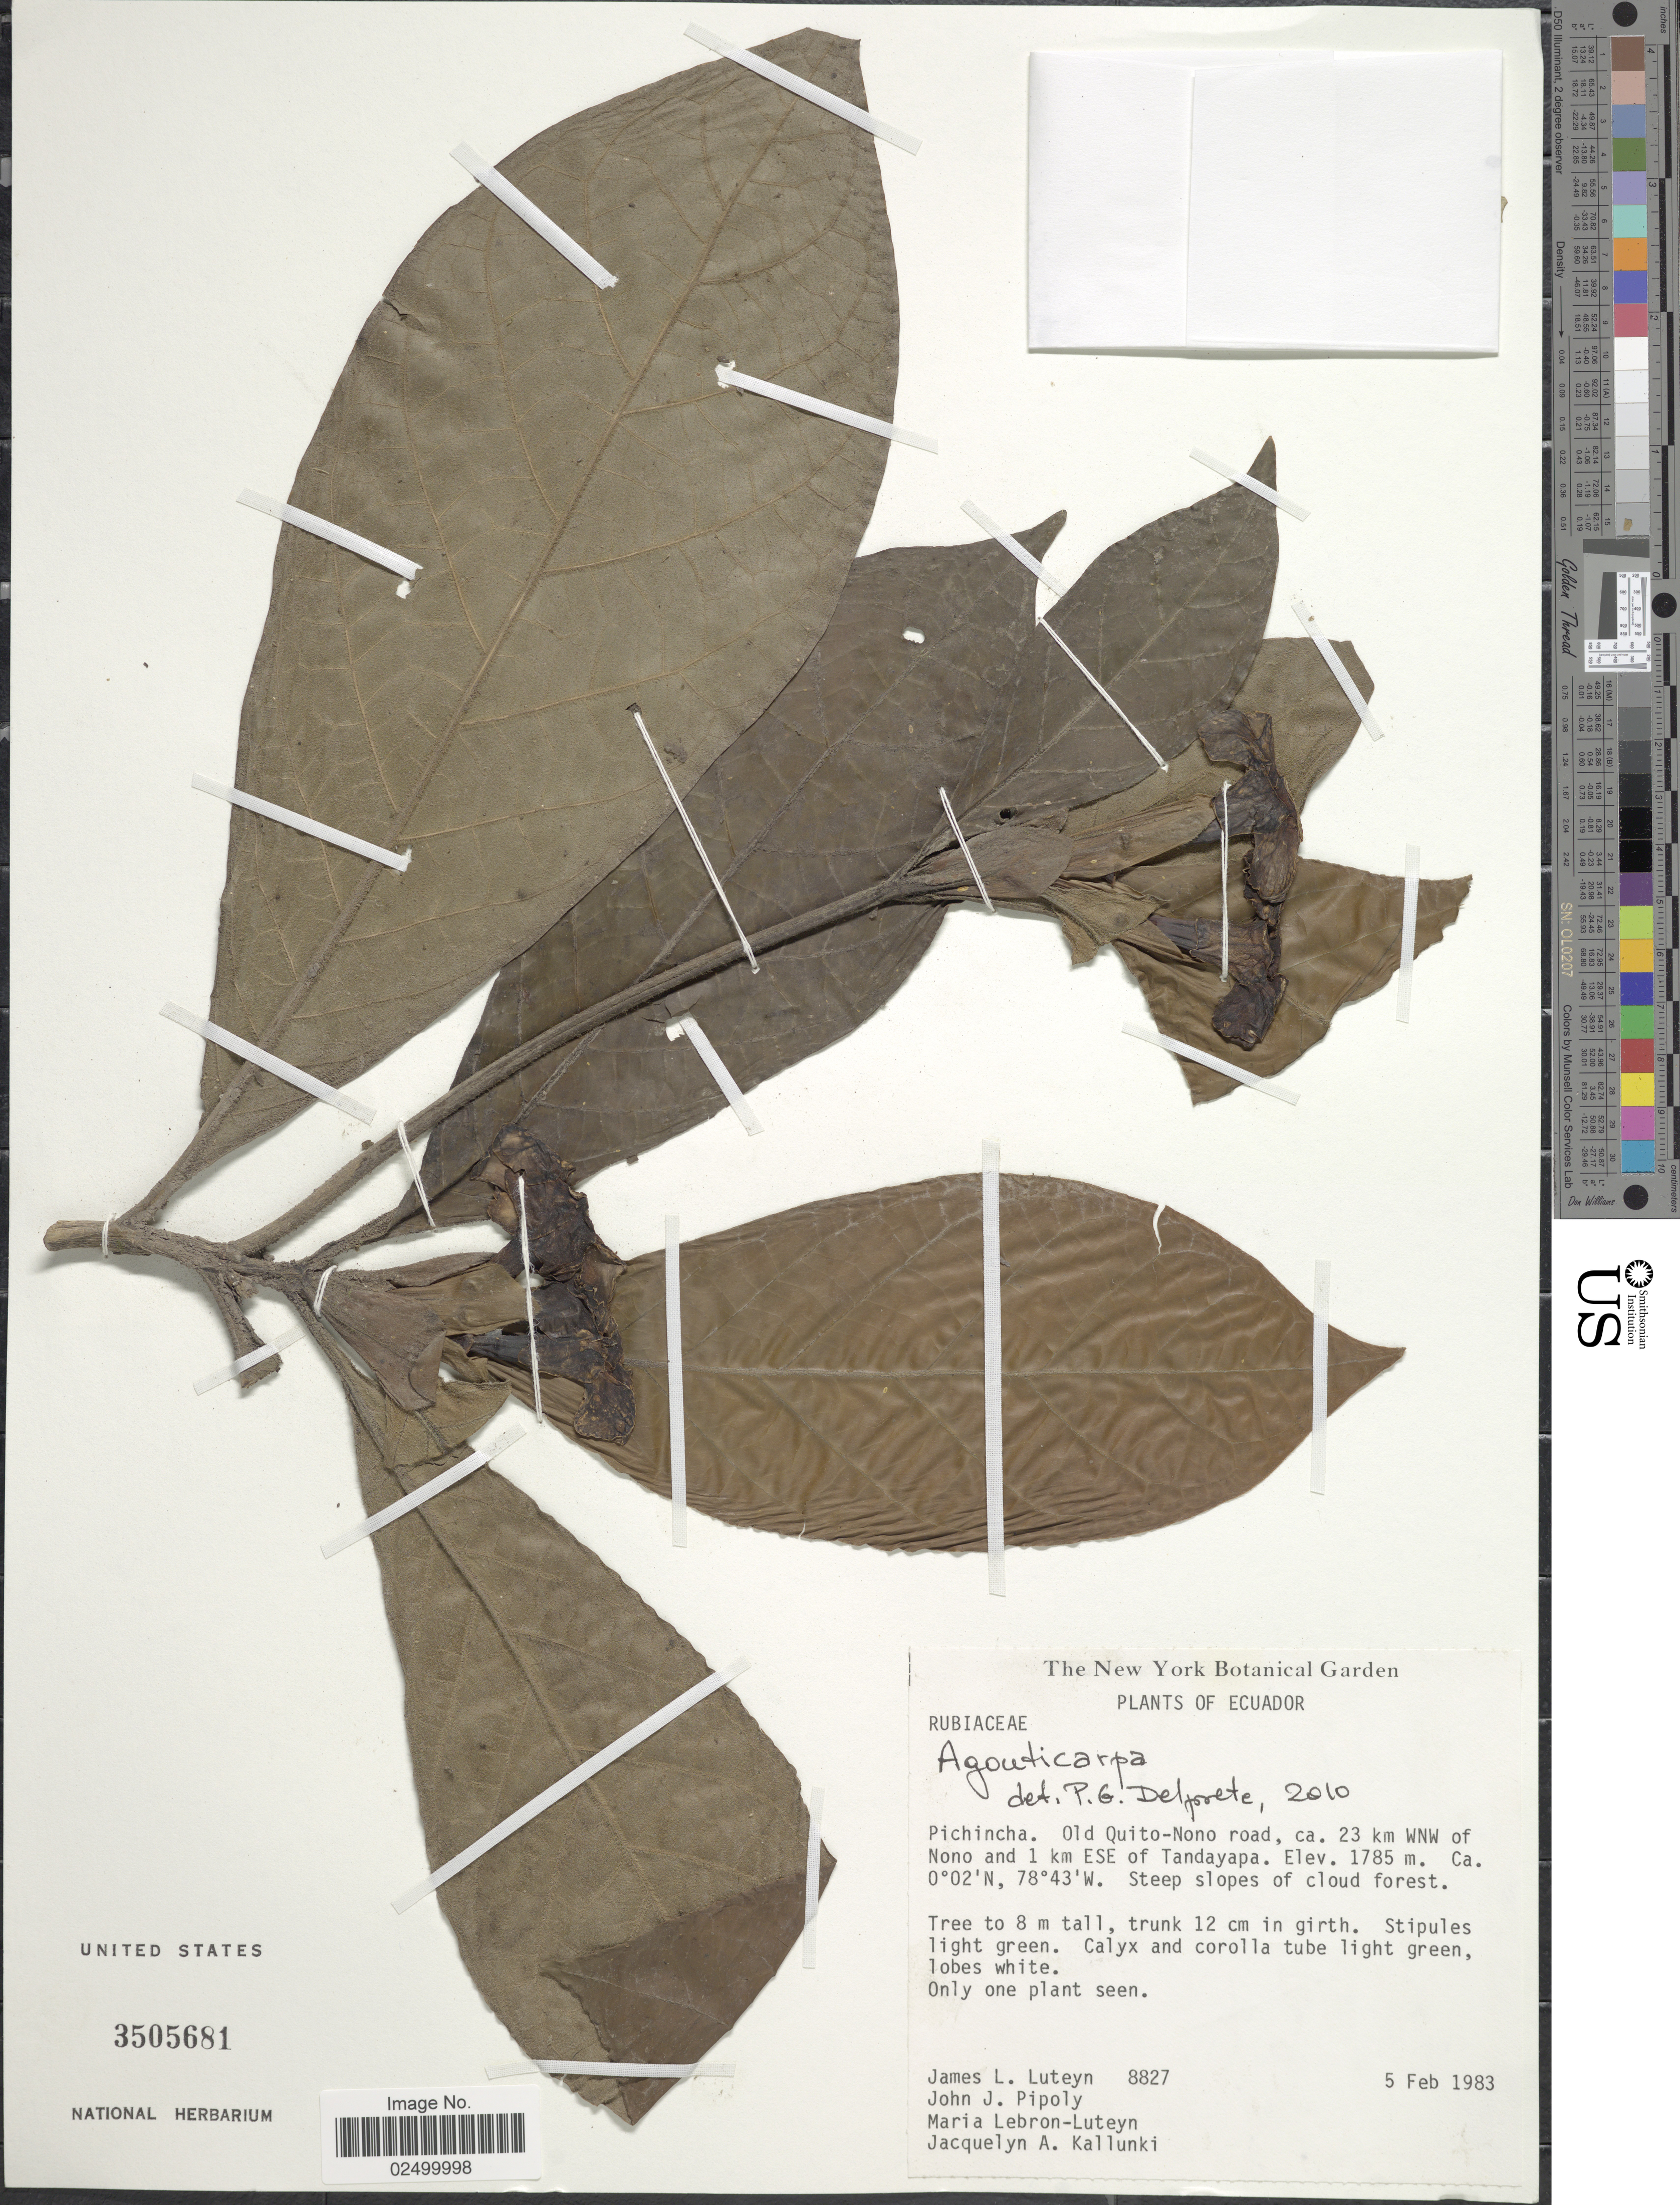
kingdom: Plantae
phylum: Tracheophyta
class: Magnoliopsida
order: Gentianales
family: Rubiaceae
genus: Agouticarpa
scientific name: Agouticarpa curviflora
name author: (Dwyer) C.H. Perss.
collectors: J. L. Luteyn, J. J. Pipoly, M. L. Lebrón-Luteyn & J. Kallunki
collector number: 8827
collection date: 1983-02-05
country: Ecuador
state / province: Pichincha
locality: Old Quinto-Nono road, ca. 23 km WNW of Nono and 1 km ESE of Tandayapa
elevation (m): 1785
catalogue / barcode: US 3505681